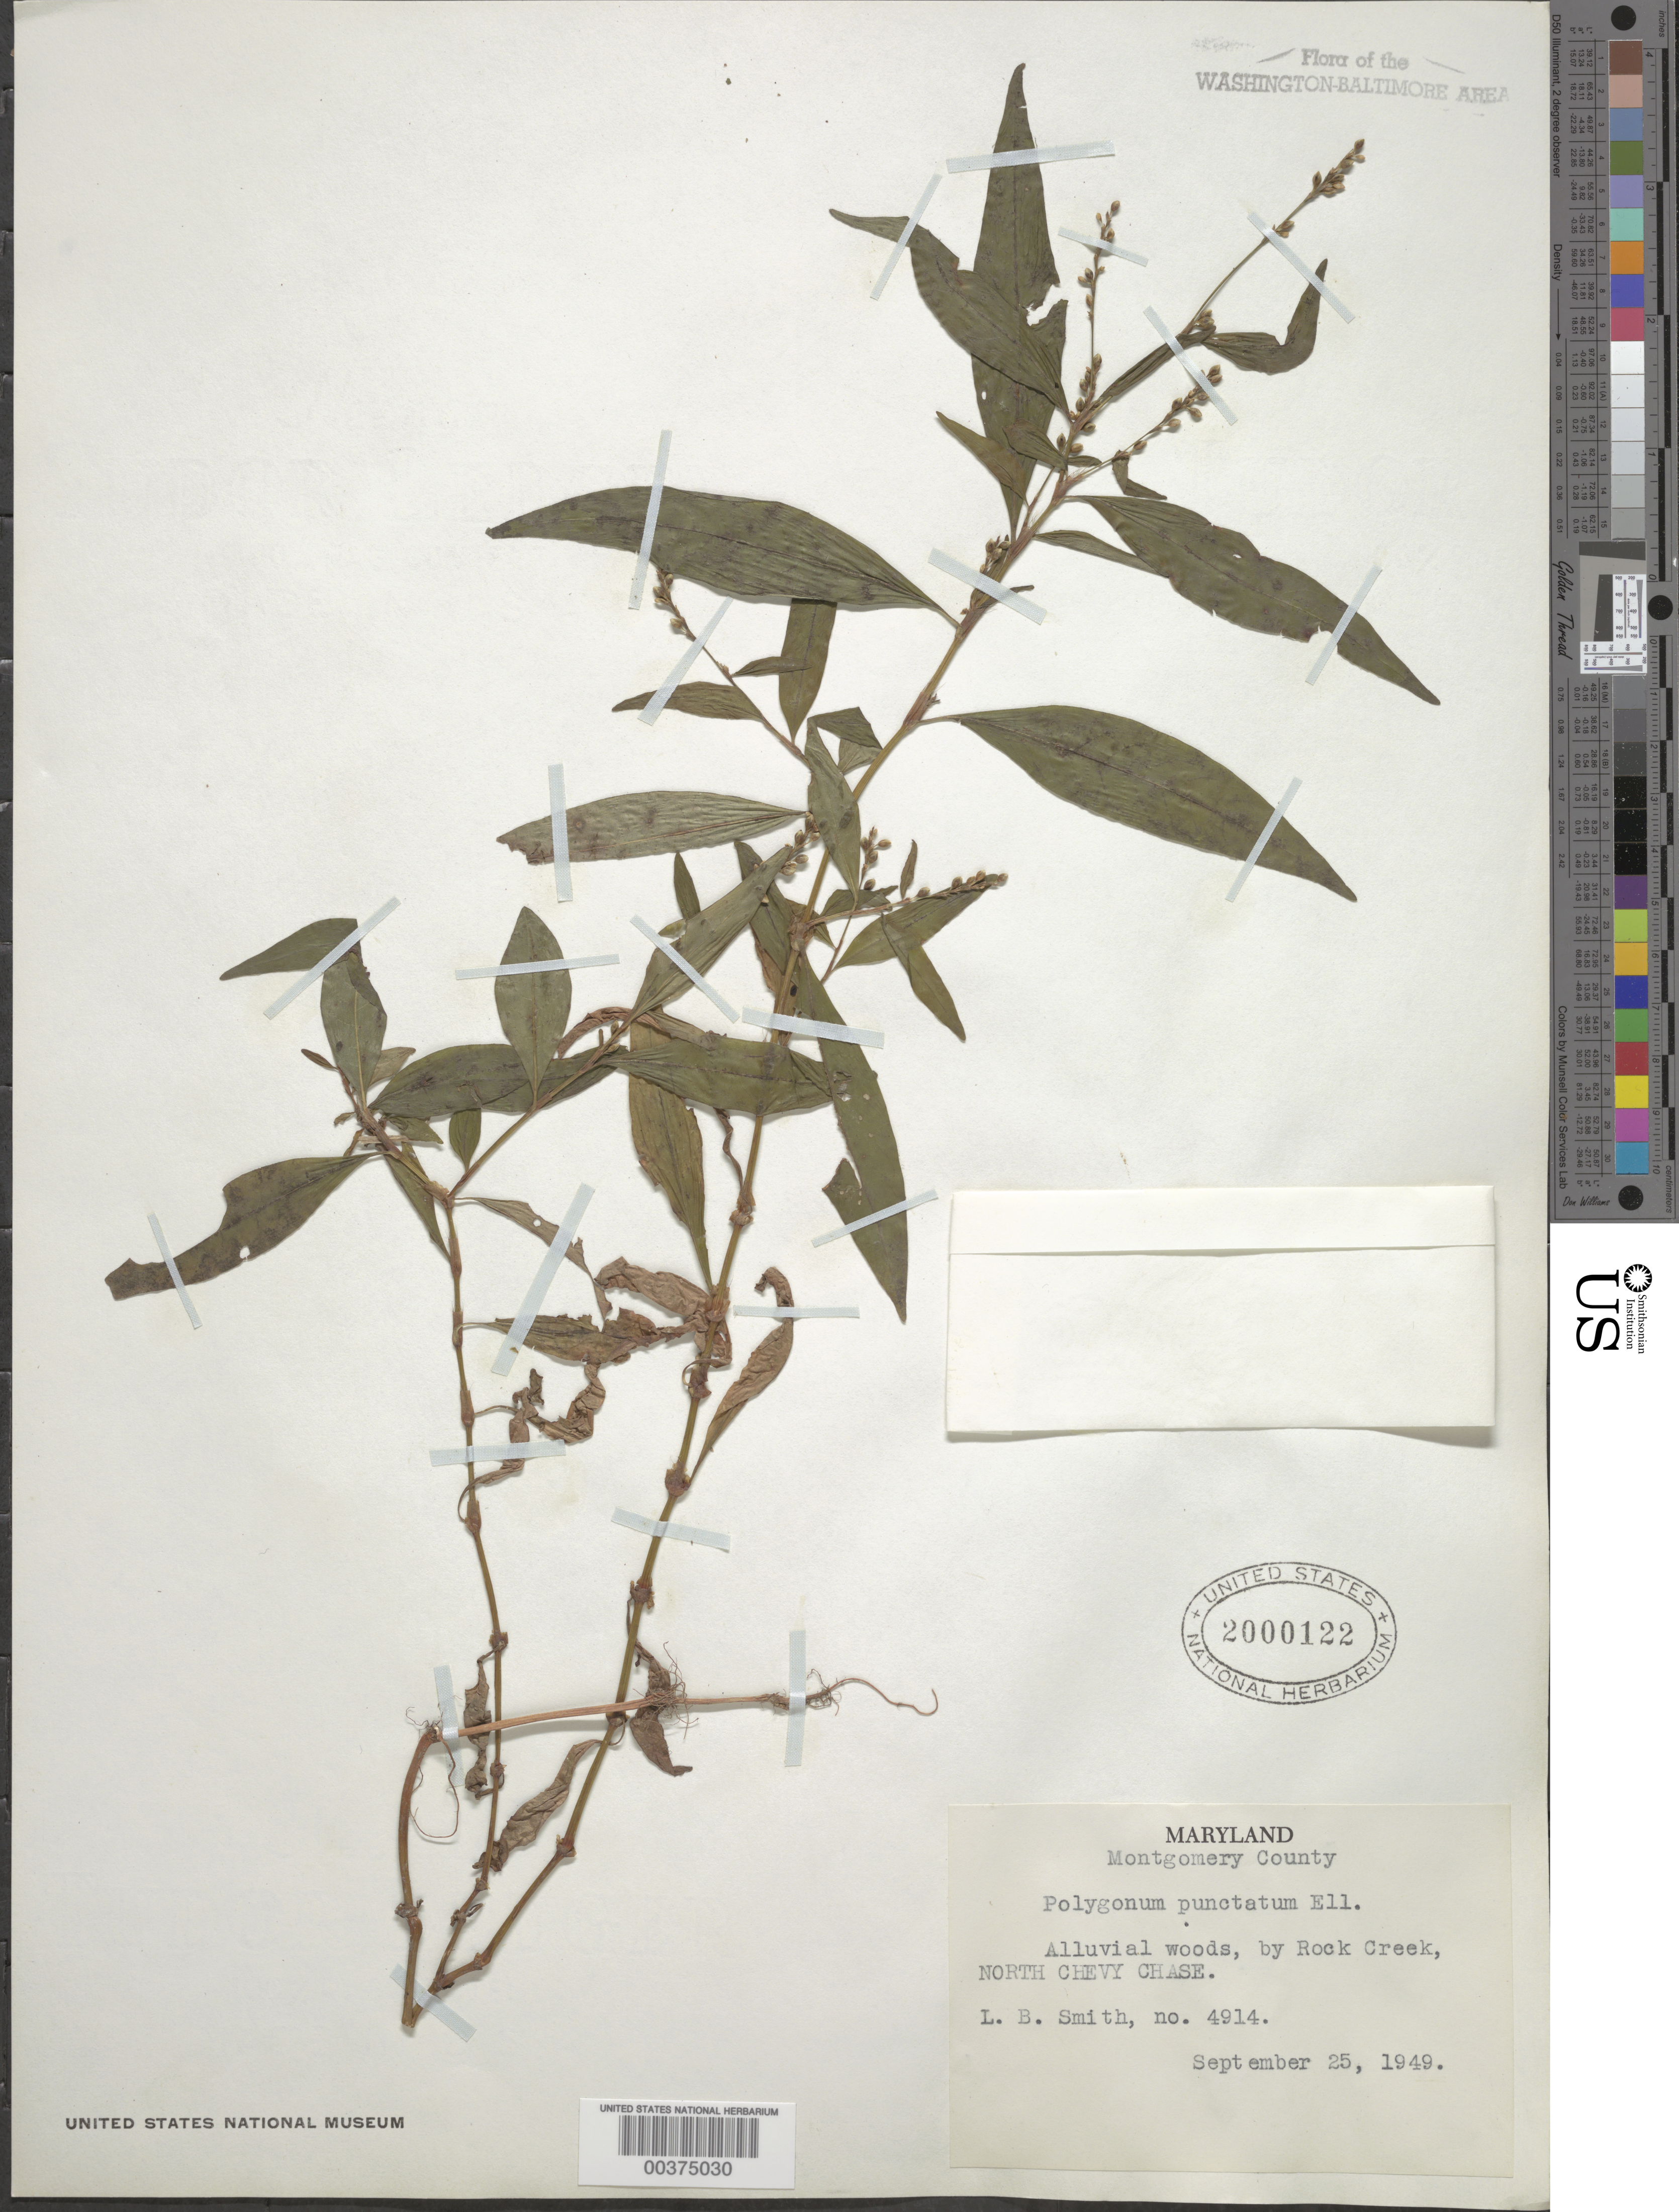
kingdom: Plantae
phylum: Tracheophyta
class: Magnoliopsida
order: Caryophyllales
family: Polygonaceae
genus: Persicaria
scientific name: Persicaria punctata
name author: (Elliott) Small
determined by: Atha, D. E.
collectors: F. Bartley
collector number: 4914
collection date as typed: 25 Sep 1949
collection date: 1949-09-25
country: United States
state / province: Maryland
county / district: Montgomery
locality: Rock Creek, north Chevy Chase Rock Creek Park and Vicinity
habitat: Alluvial woods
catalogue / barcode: US 2000122